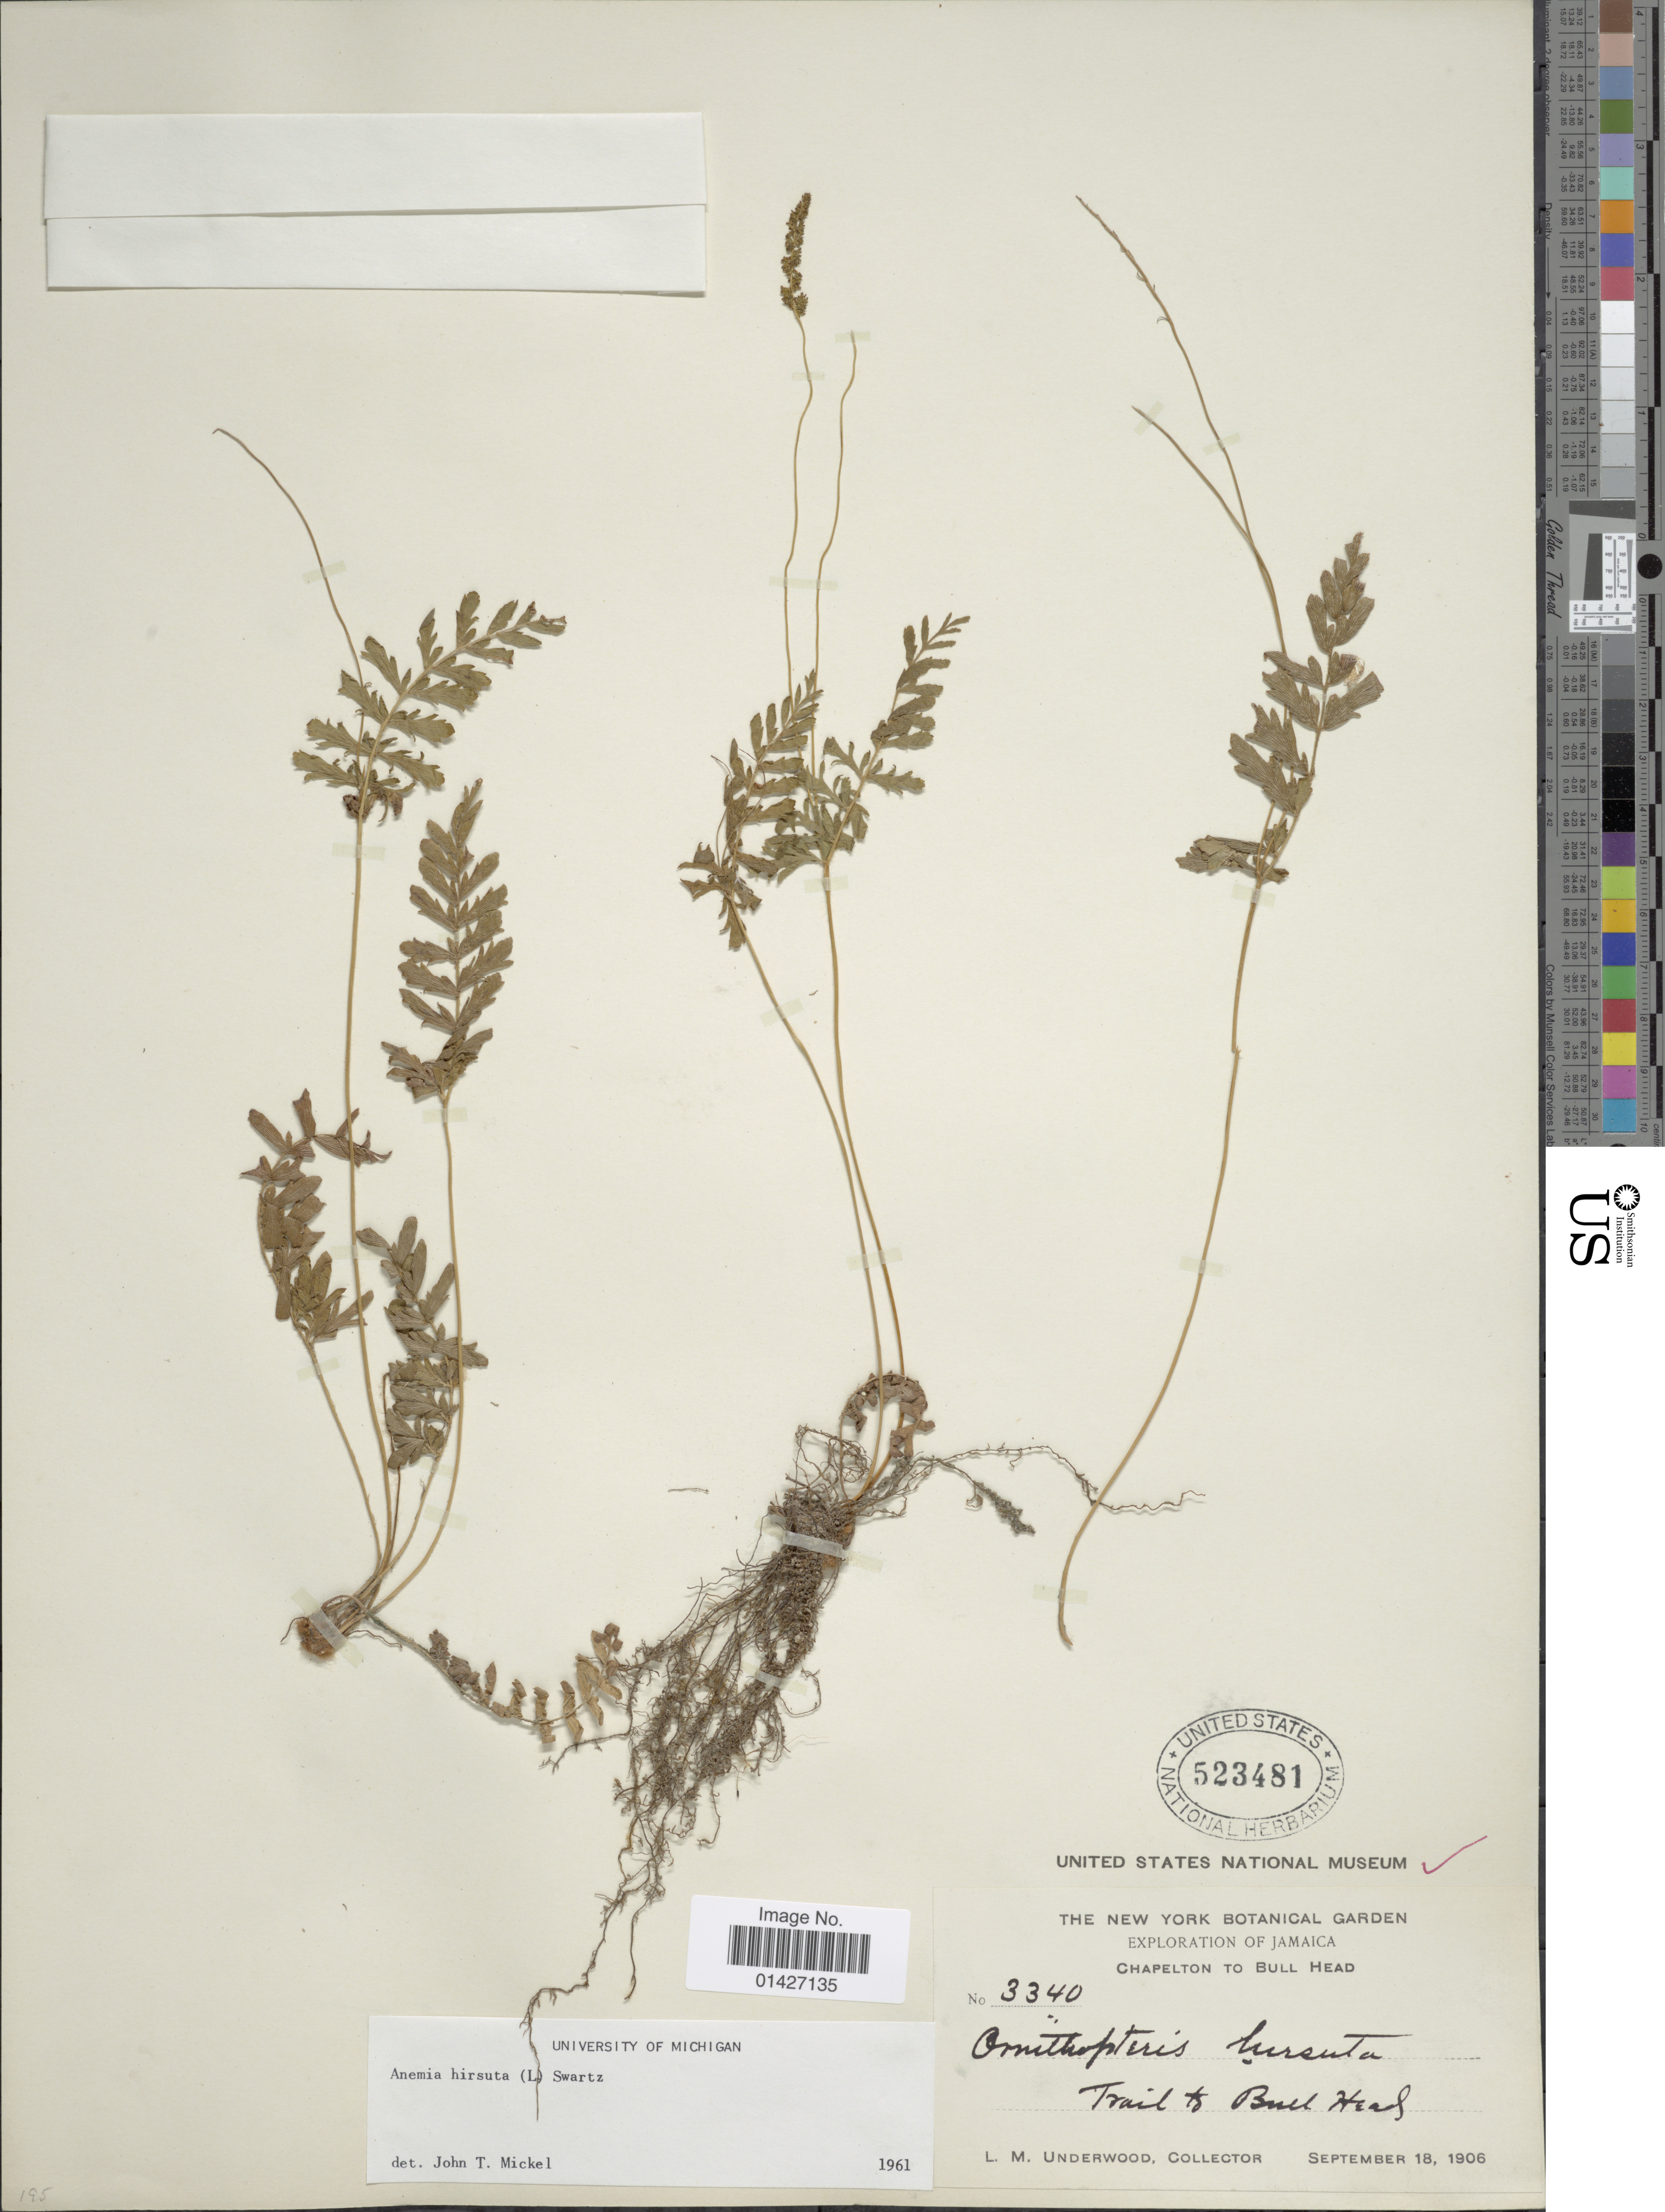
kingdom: Plantae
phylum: Tracheophyta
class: Polypodiopsida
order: Schizaeales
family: Anemiaceae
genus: Anemia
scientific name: Anemia hirsuta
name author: (L.) Sw.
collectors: L. M. Underwood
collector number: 3340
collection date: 1906-09-18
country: Jamaica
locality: Chapelton to Bull Head. Trail & Bull Head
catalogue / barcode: US 523481